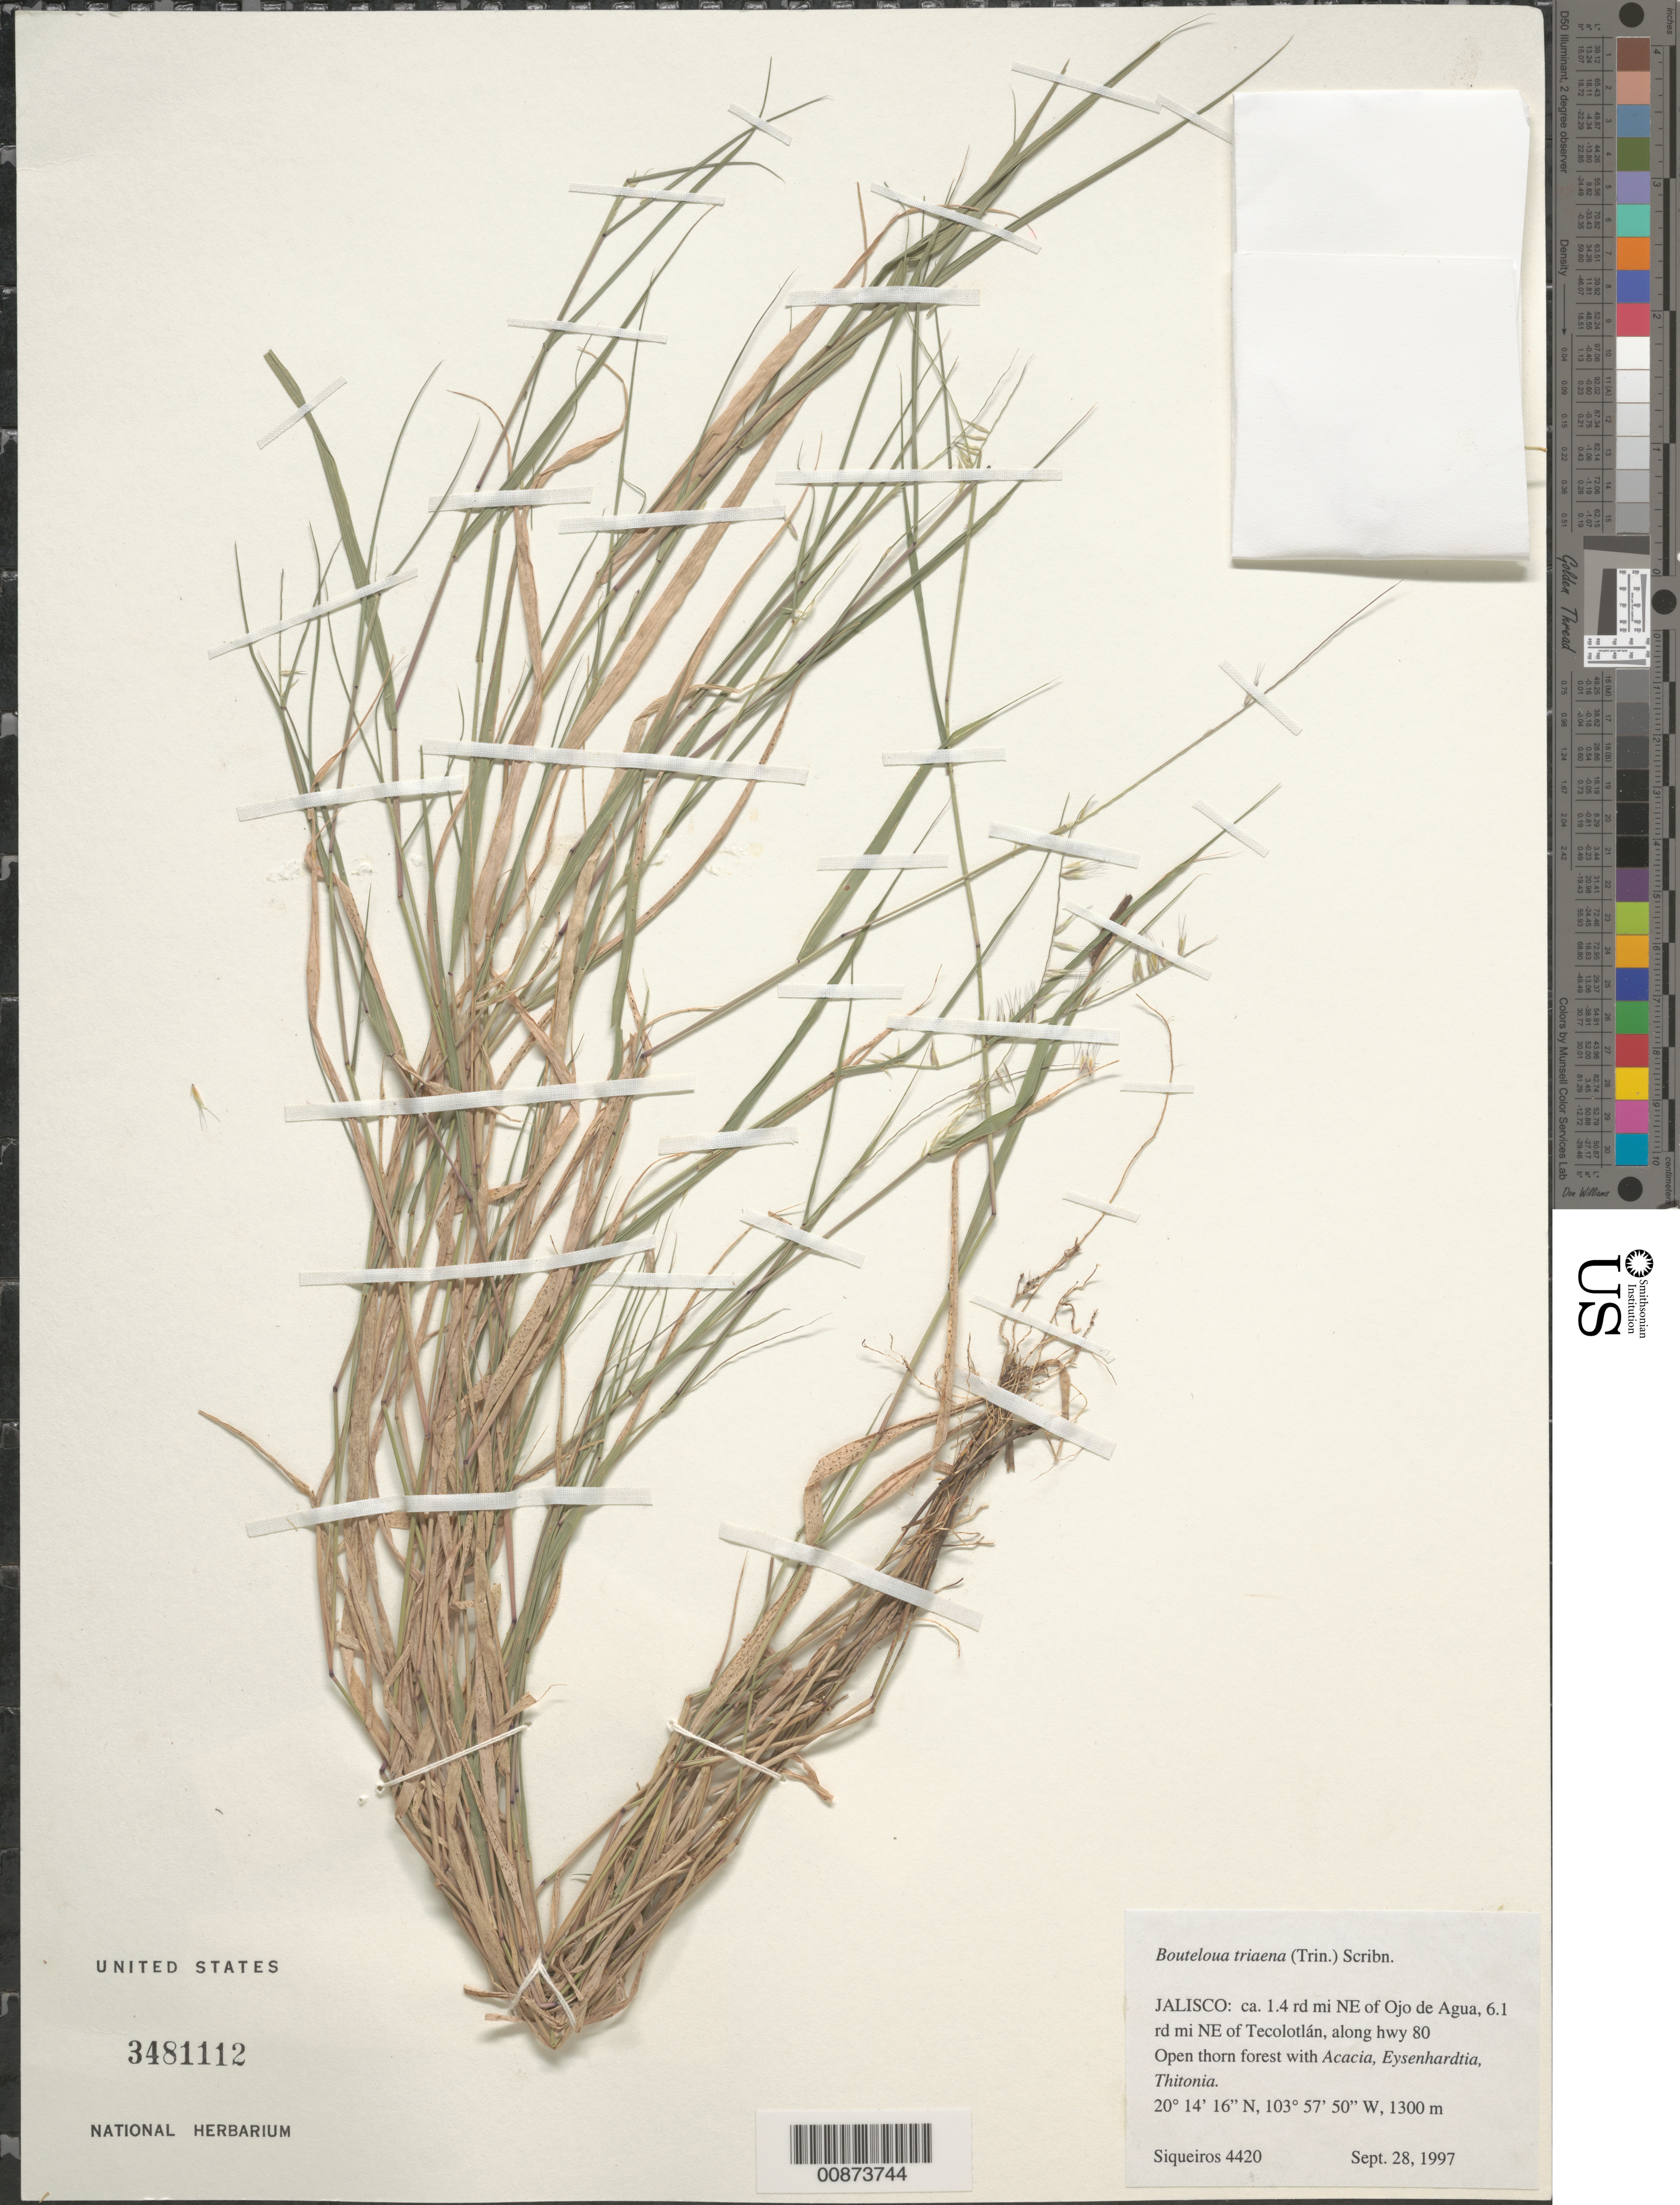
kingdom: Plantae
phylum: Tracheophyta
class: Liliopsida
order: Poales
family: Poaceae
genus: Bouteloua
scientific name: Bouteloua triaena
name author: (Trin. ex Spreng.) Scribn.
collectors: M. E. Siqueiros Delgado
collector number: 4420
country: Mexico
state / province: Jalisco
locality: NE of Ojo de Agua, NE of Tecolotlan along hwy 80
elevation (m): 1300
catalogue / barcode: US 3481112